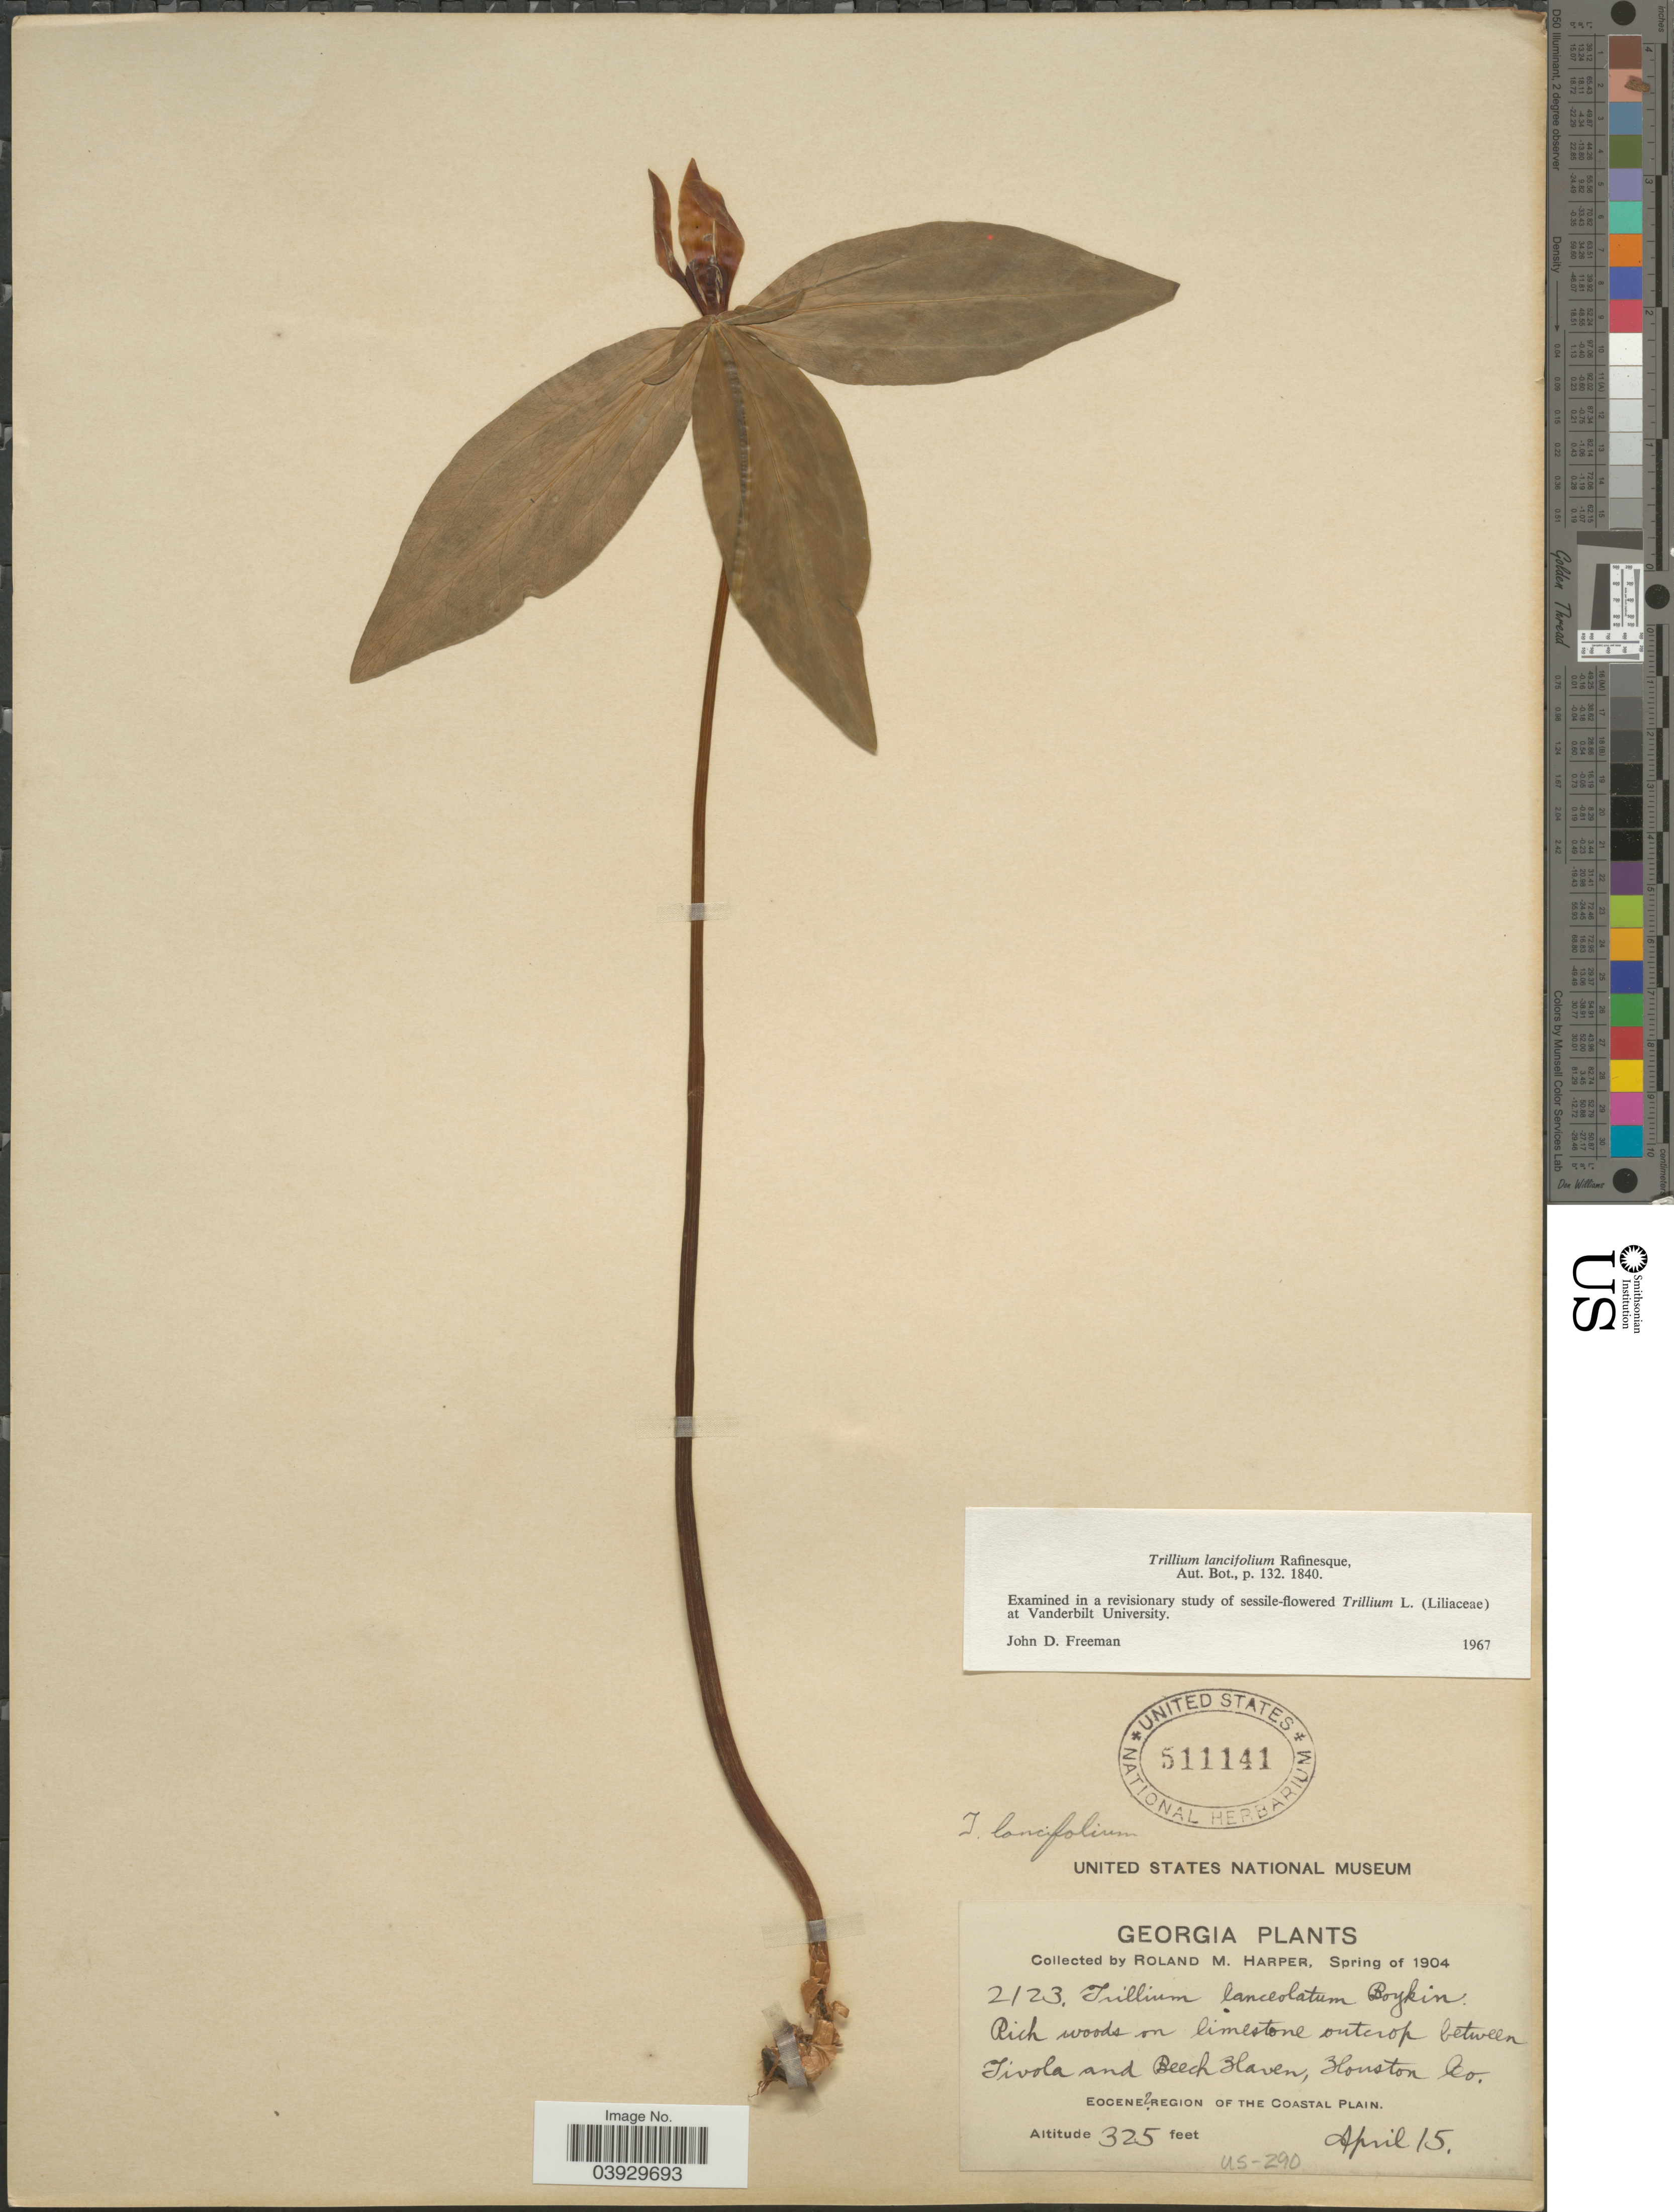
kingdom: Plantae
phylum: Tracheophyta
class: Liliopsida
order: Liliales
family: Melanthiaceae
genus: Trillium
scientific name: Trillium lancifolium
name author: Raf.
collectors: R. M. Harper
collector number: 2123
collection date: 1904-04-15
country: United States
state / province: Georgia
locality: Between Tivola and Beech Haven, Houston Co. Eocene [unsure placement] Region of the Coastal Plain.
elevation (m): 99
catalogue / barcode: US 511141